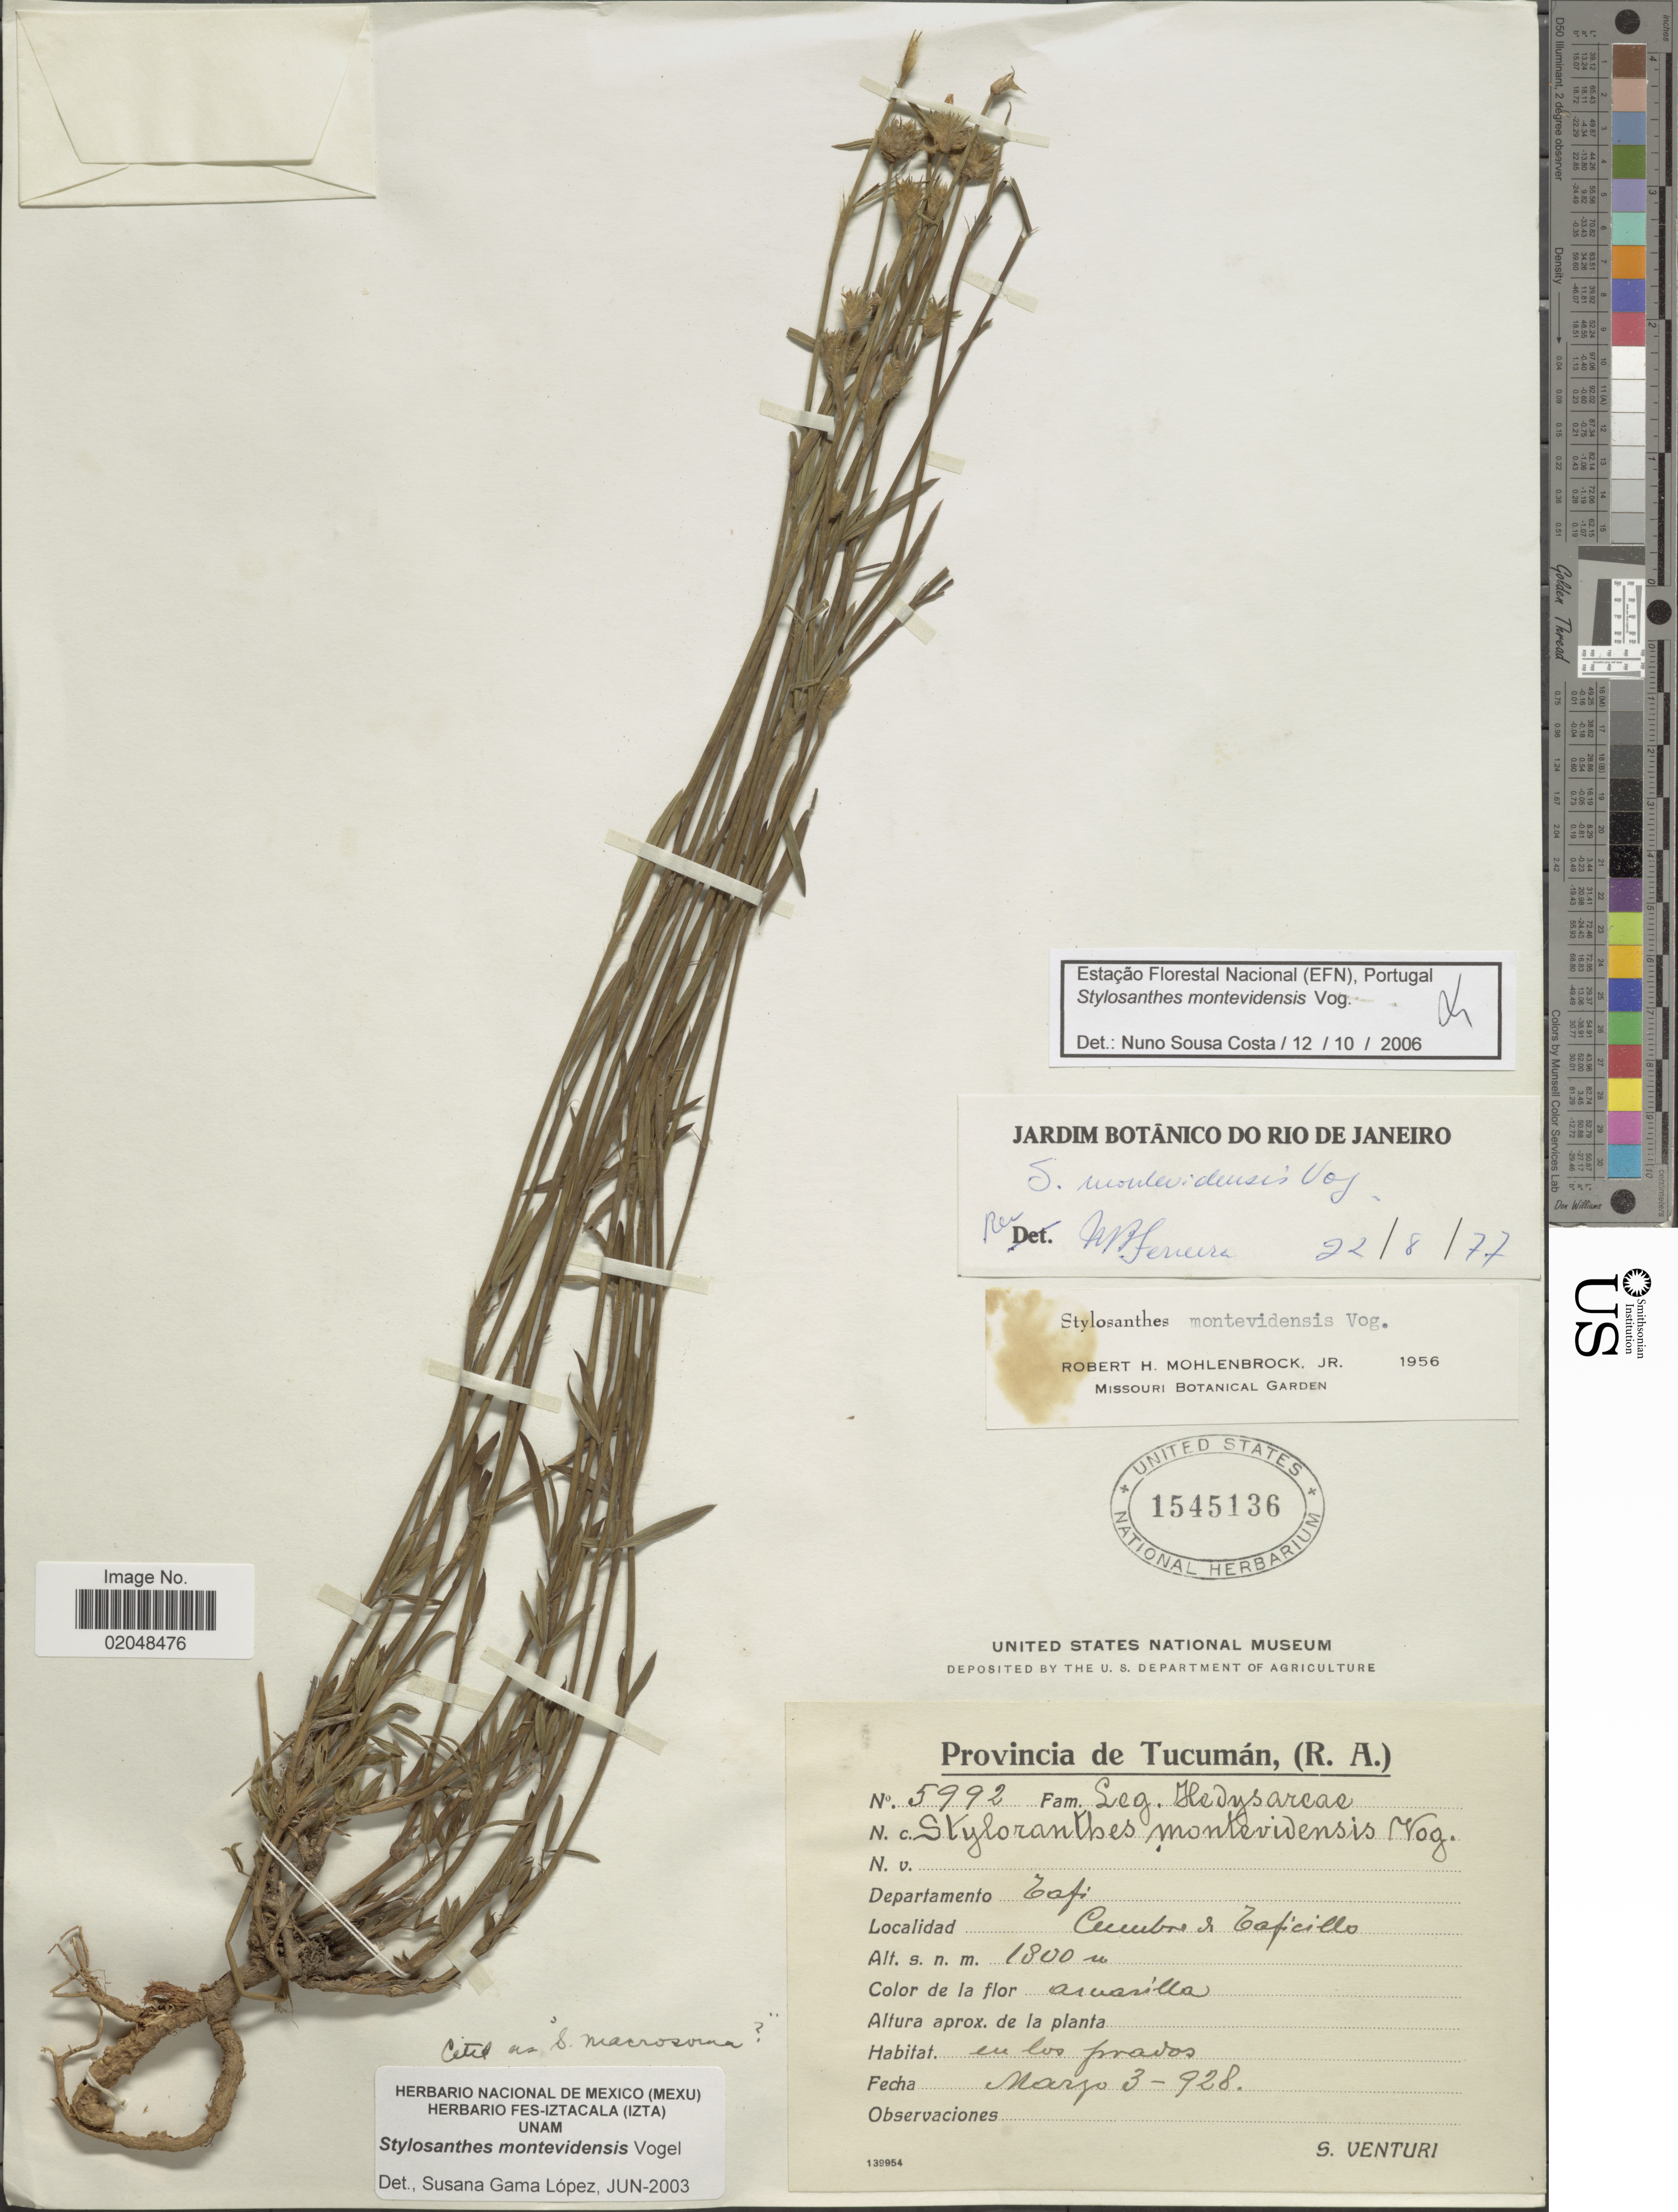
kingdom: Plantae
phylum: Tracheophyta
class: Magnoliopsida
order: Fabales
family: Fabaceae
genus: Stylosanthes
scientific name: Stylosanthes montevidensis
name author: Vogel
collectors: S. Venturi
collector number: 5992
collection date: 1928-03-03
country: Argentina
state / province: Tucuman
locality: Departamento Tafi, Cumbre de Taficillo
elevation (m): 1800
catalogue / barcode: US 1545136